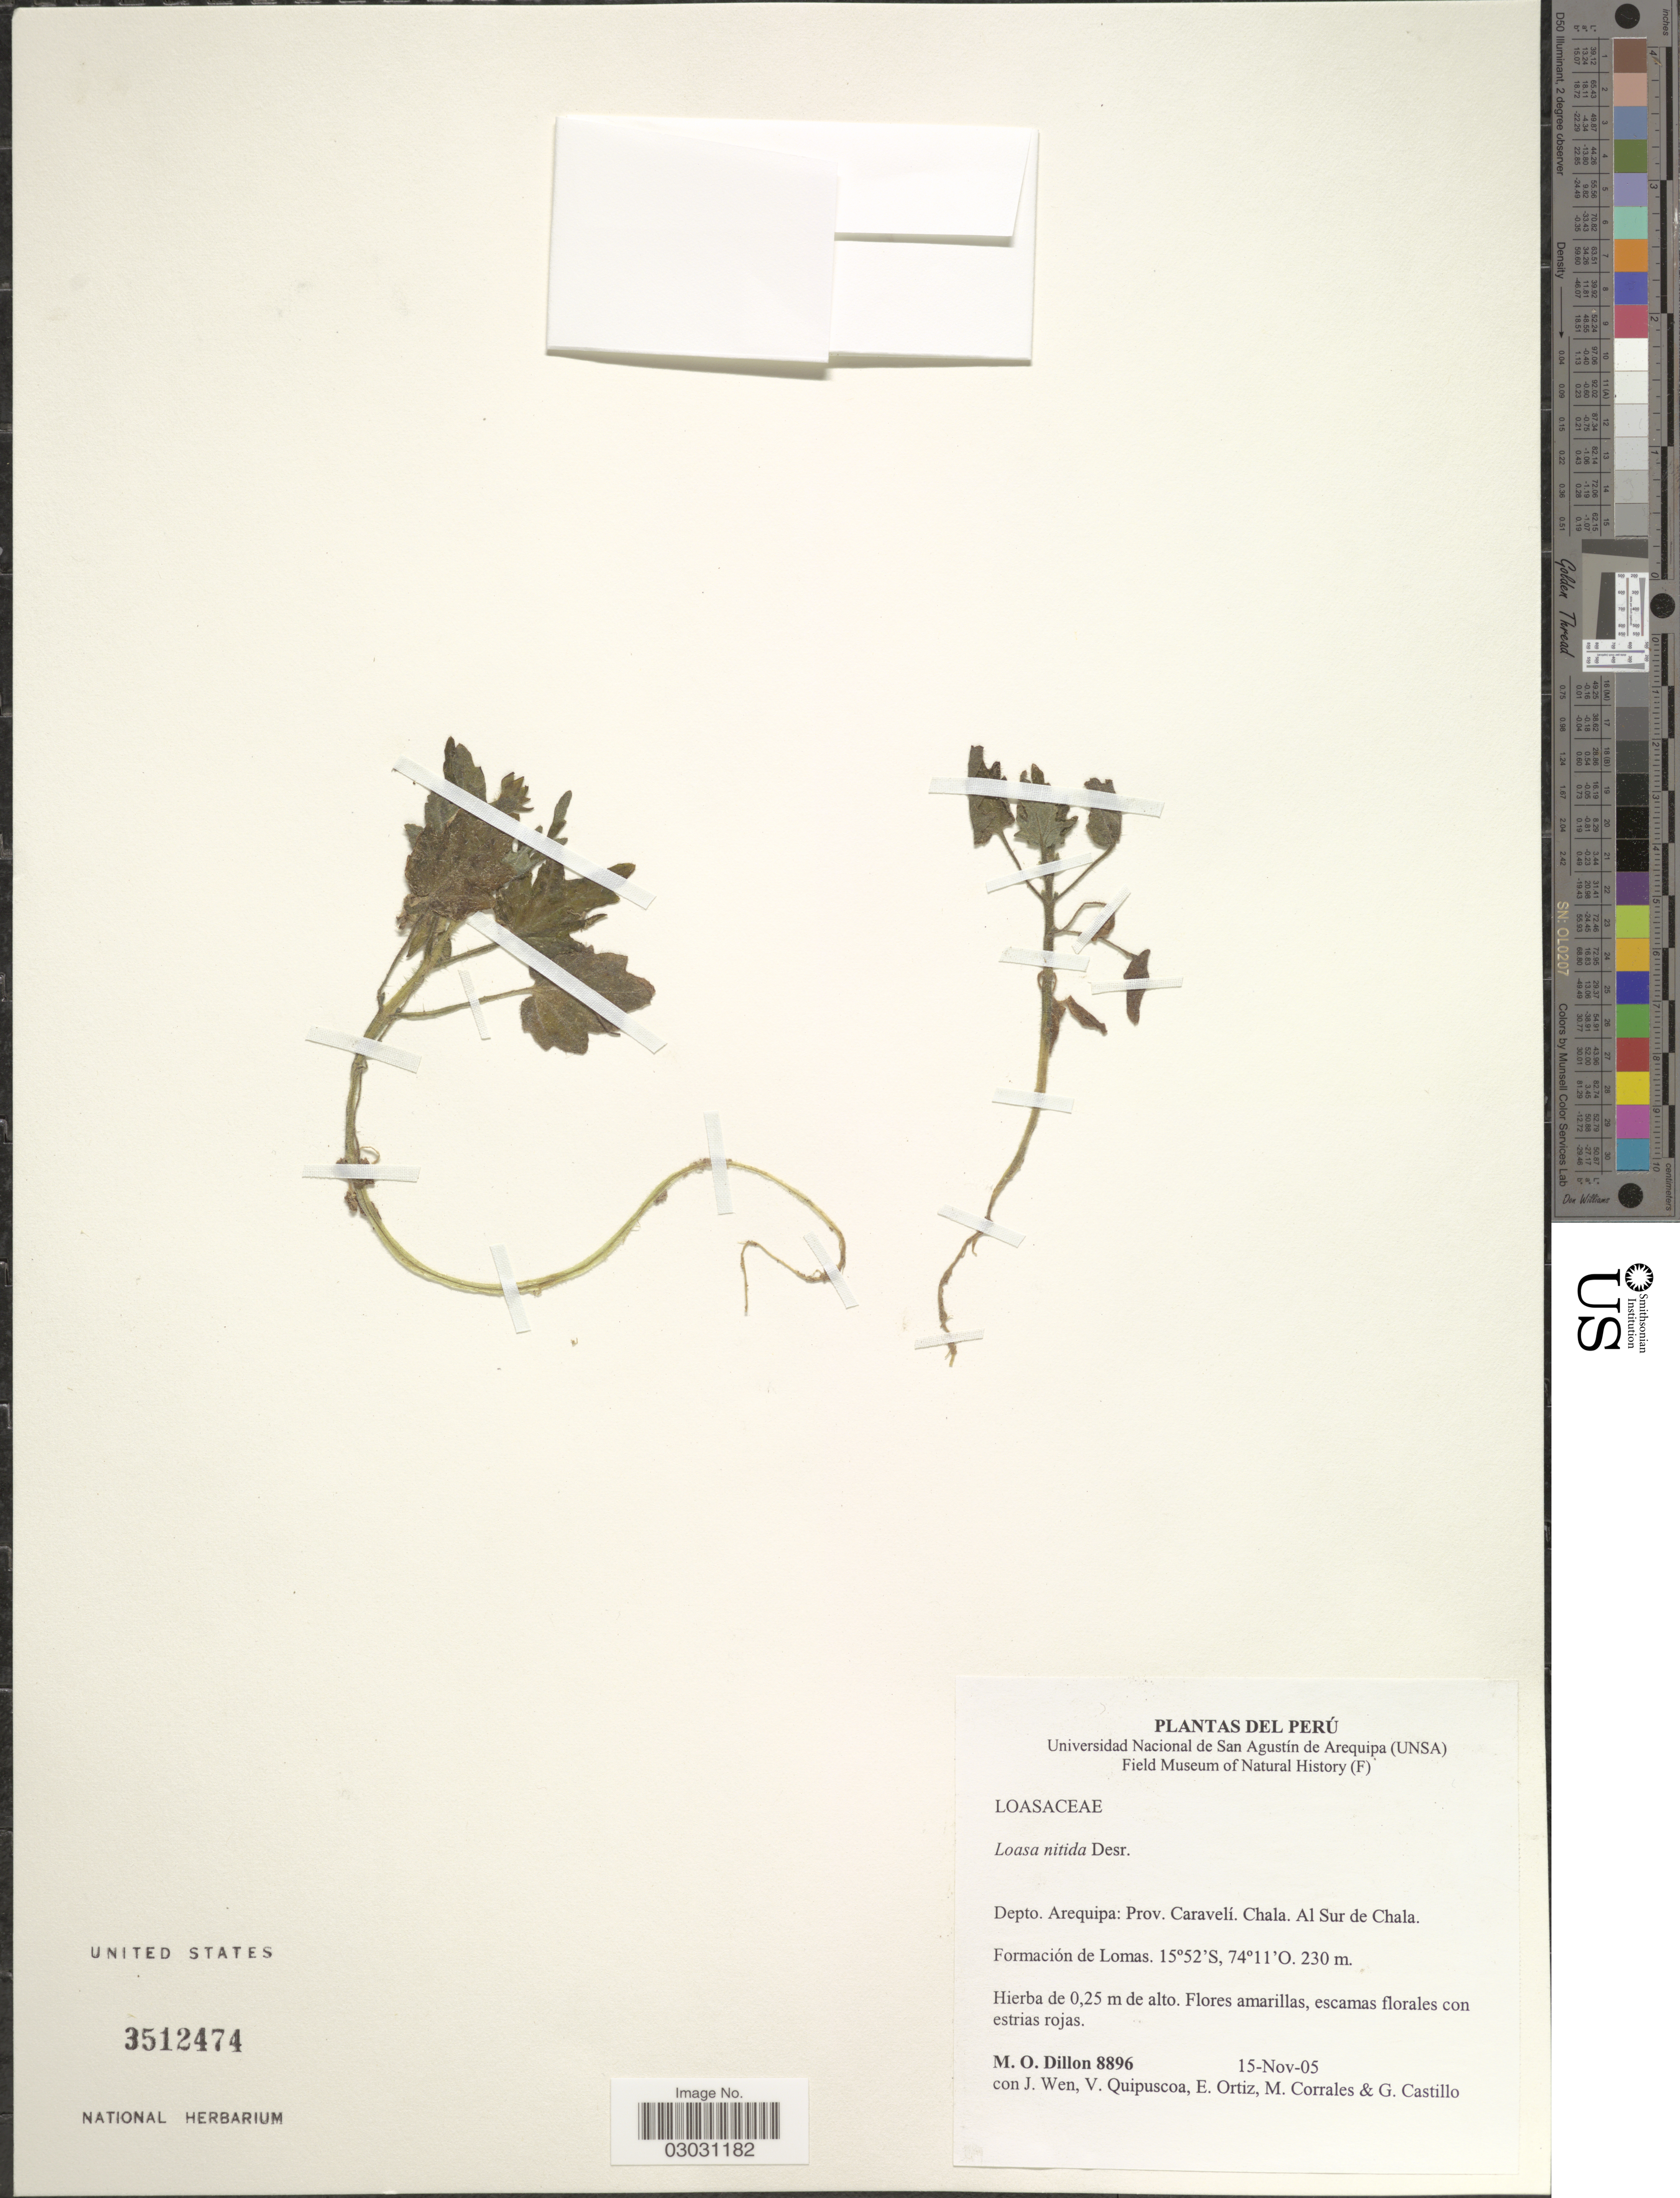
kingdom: Plantae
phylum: Tracheophyta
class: Magnoliopsida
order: Cornales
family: Loasaceae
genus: Loasa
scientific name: Loasa nitida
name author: Desr.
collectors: M. O. Dillon, J. Wen, V. Quipuscoa, E. Ortiz & et al.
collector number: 8896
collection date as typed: Transcribed d/m/y: 15/11/5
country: Peru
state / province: Arequipa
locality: Depto. Arequipa: Prov. Caravelí. Chala. Al Sur de Chala.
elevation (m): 230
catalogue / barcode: US 3512474